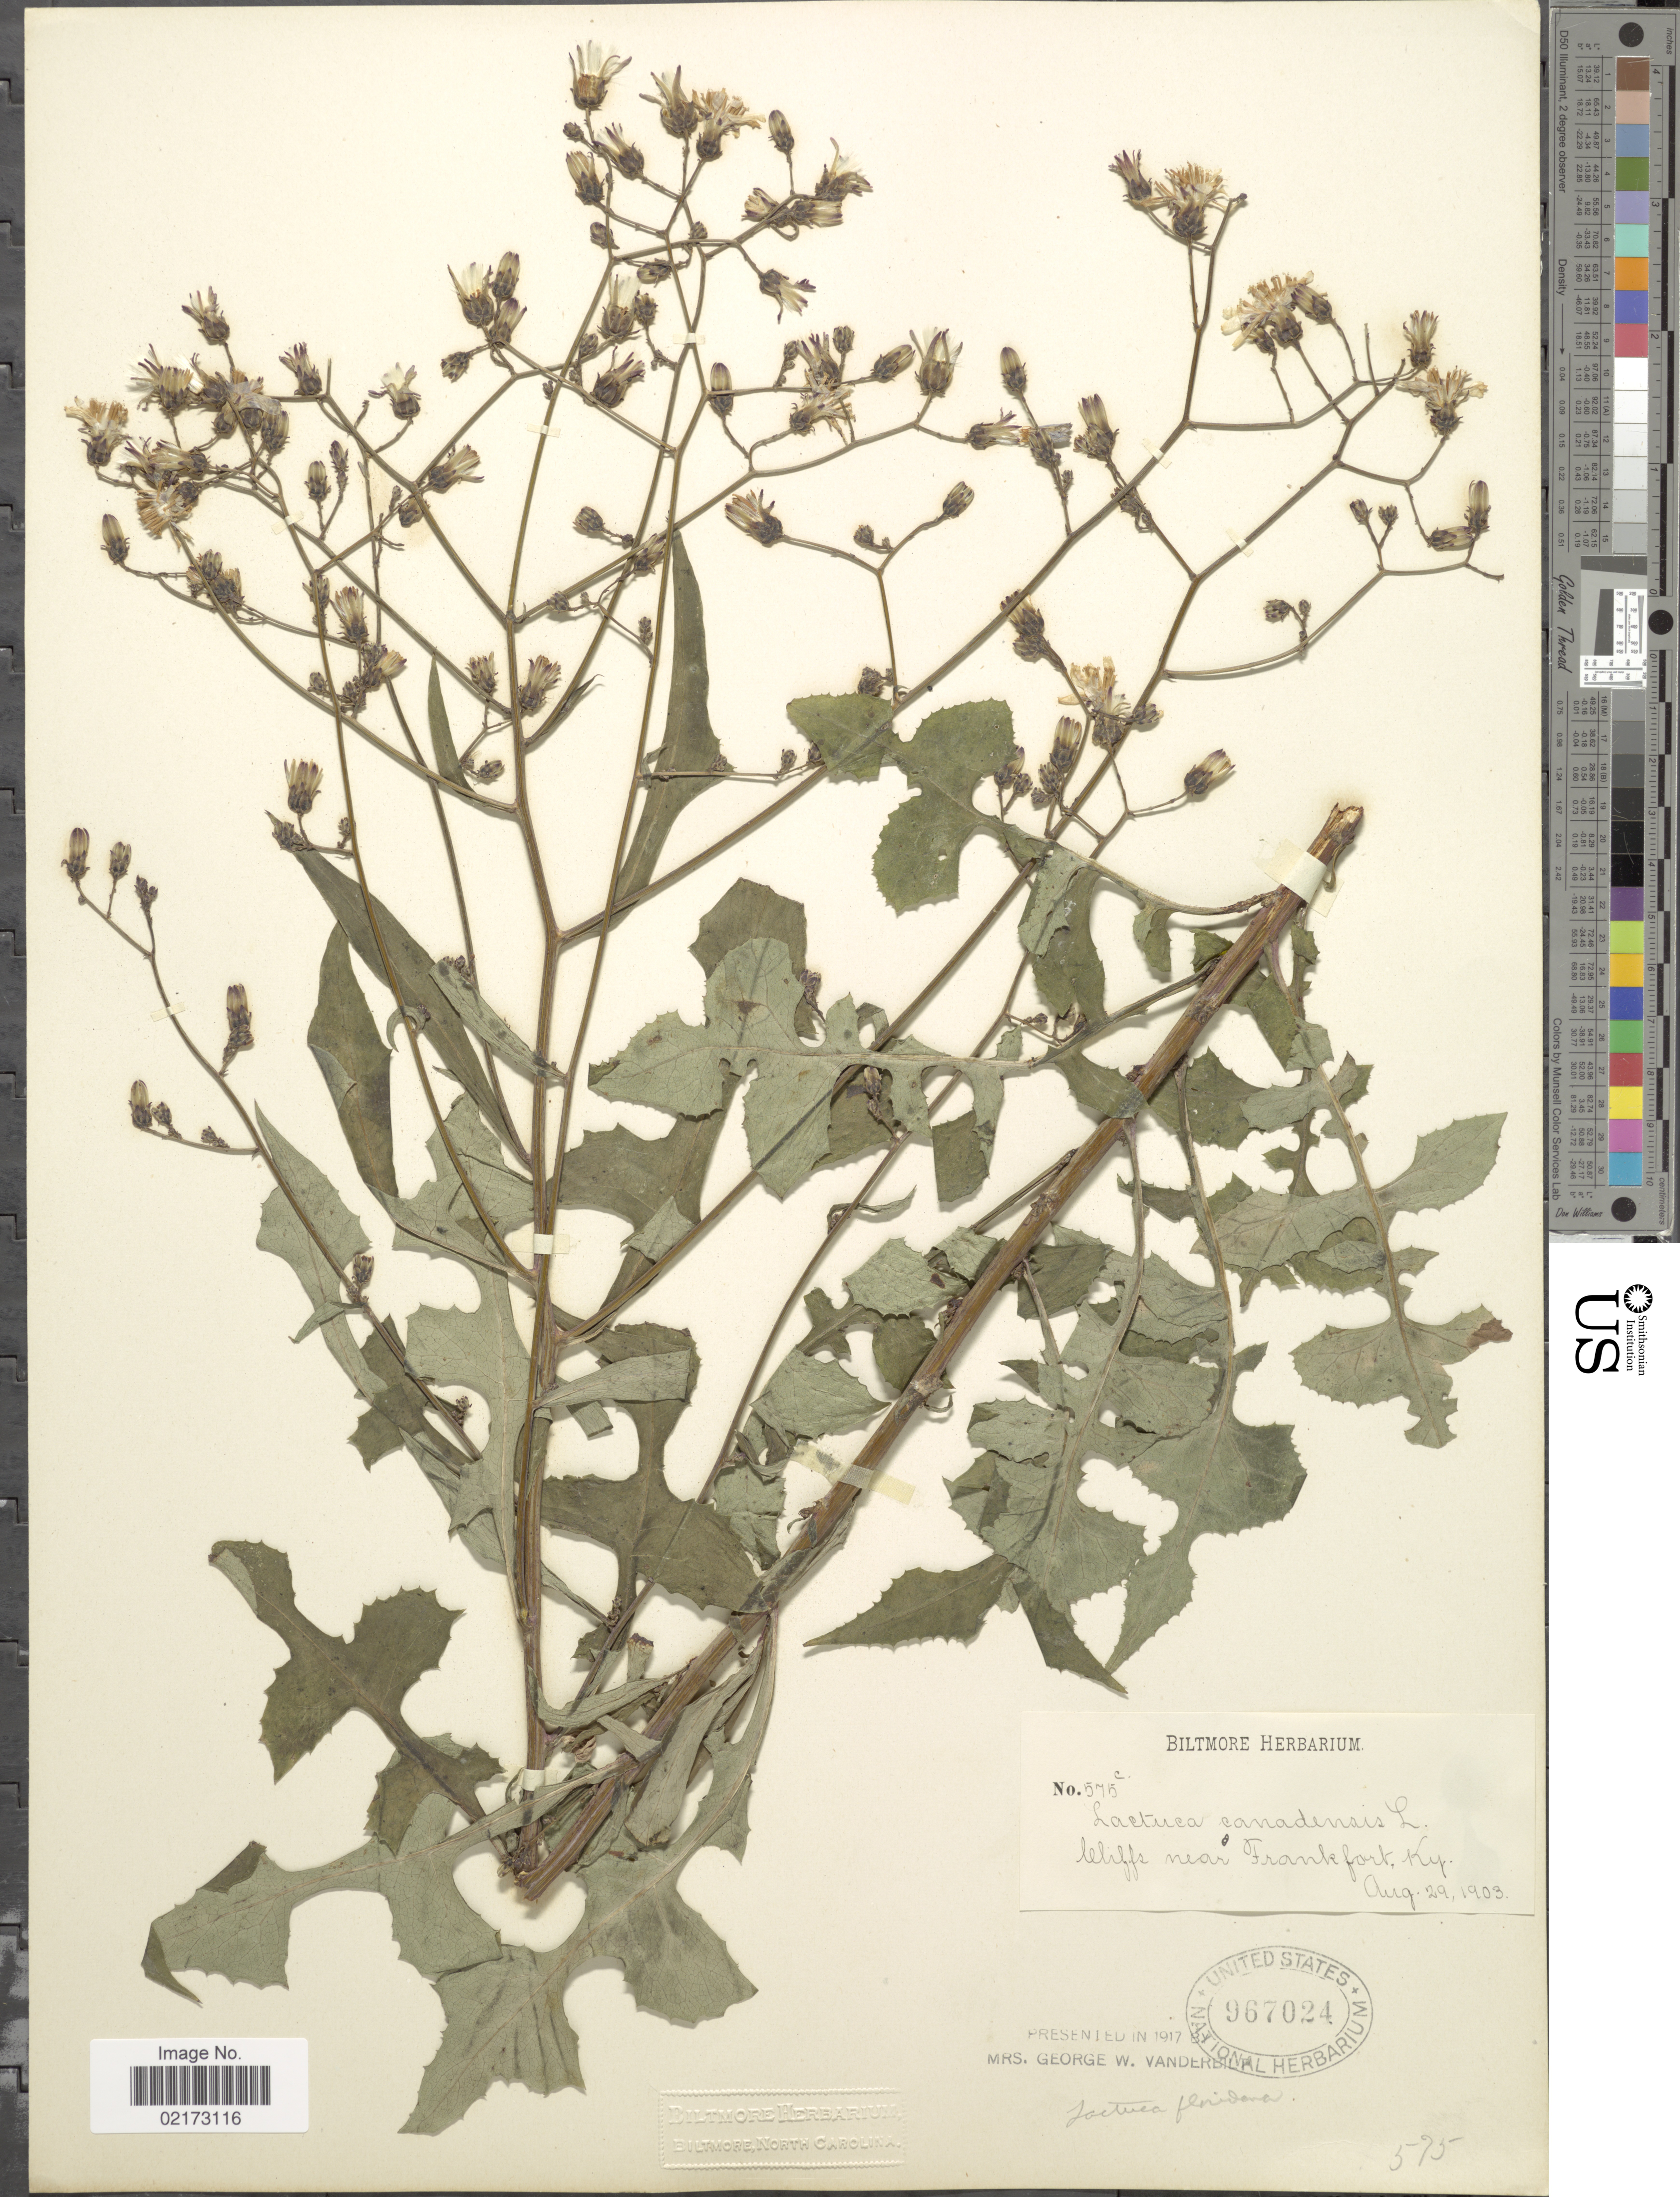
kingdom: Plantae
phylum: Tracheophyta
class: Magnoliopsida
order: Asterales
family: Asteraceae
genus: Lactuca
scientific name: Lactuca floridana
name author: (L.) Gaertn.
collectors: ex herb. Biltmore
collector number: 575c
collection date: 1903-08-29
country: United States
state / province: Kentucky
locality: Near Frankfort, Ky.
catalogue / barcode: US 967024